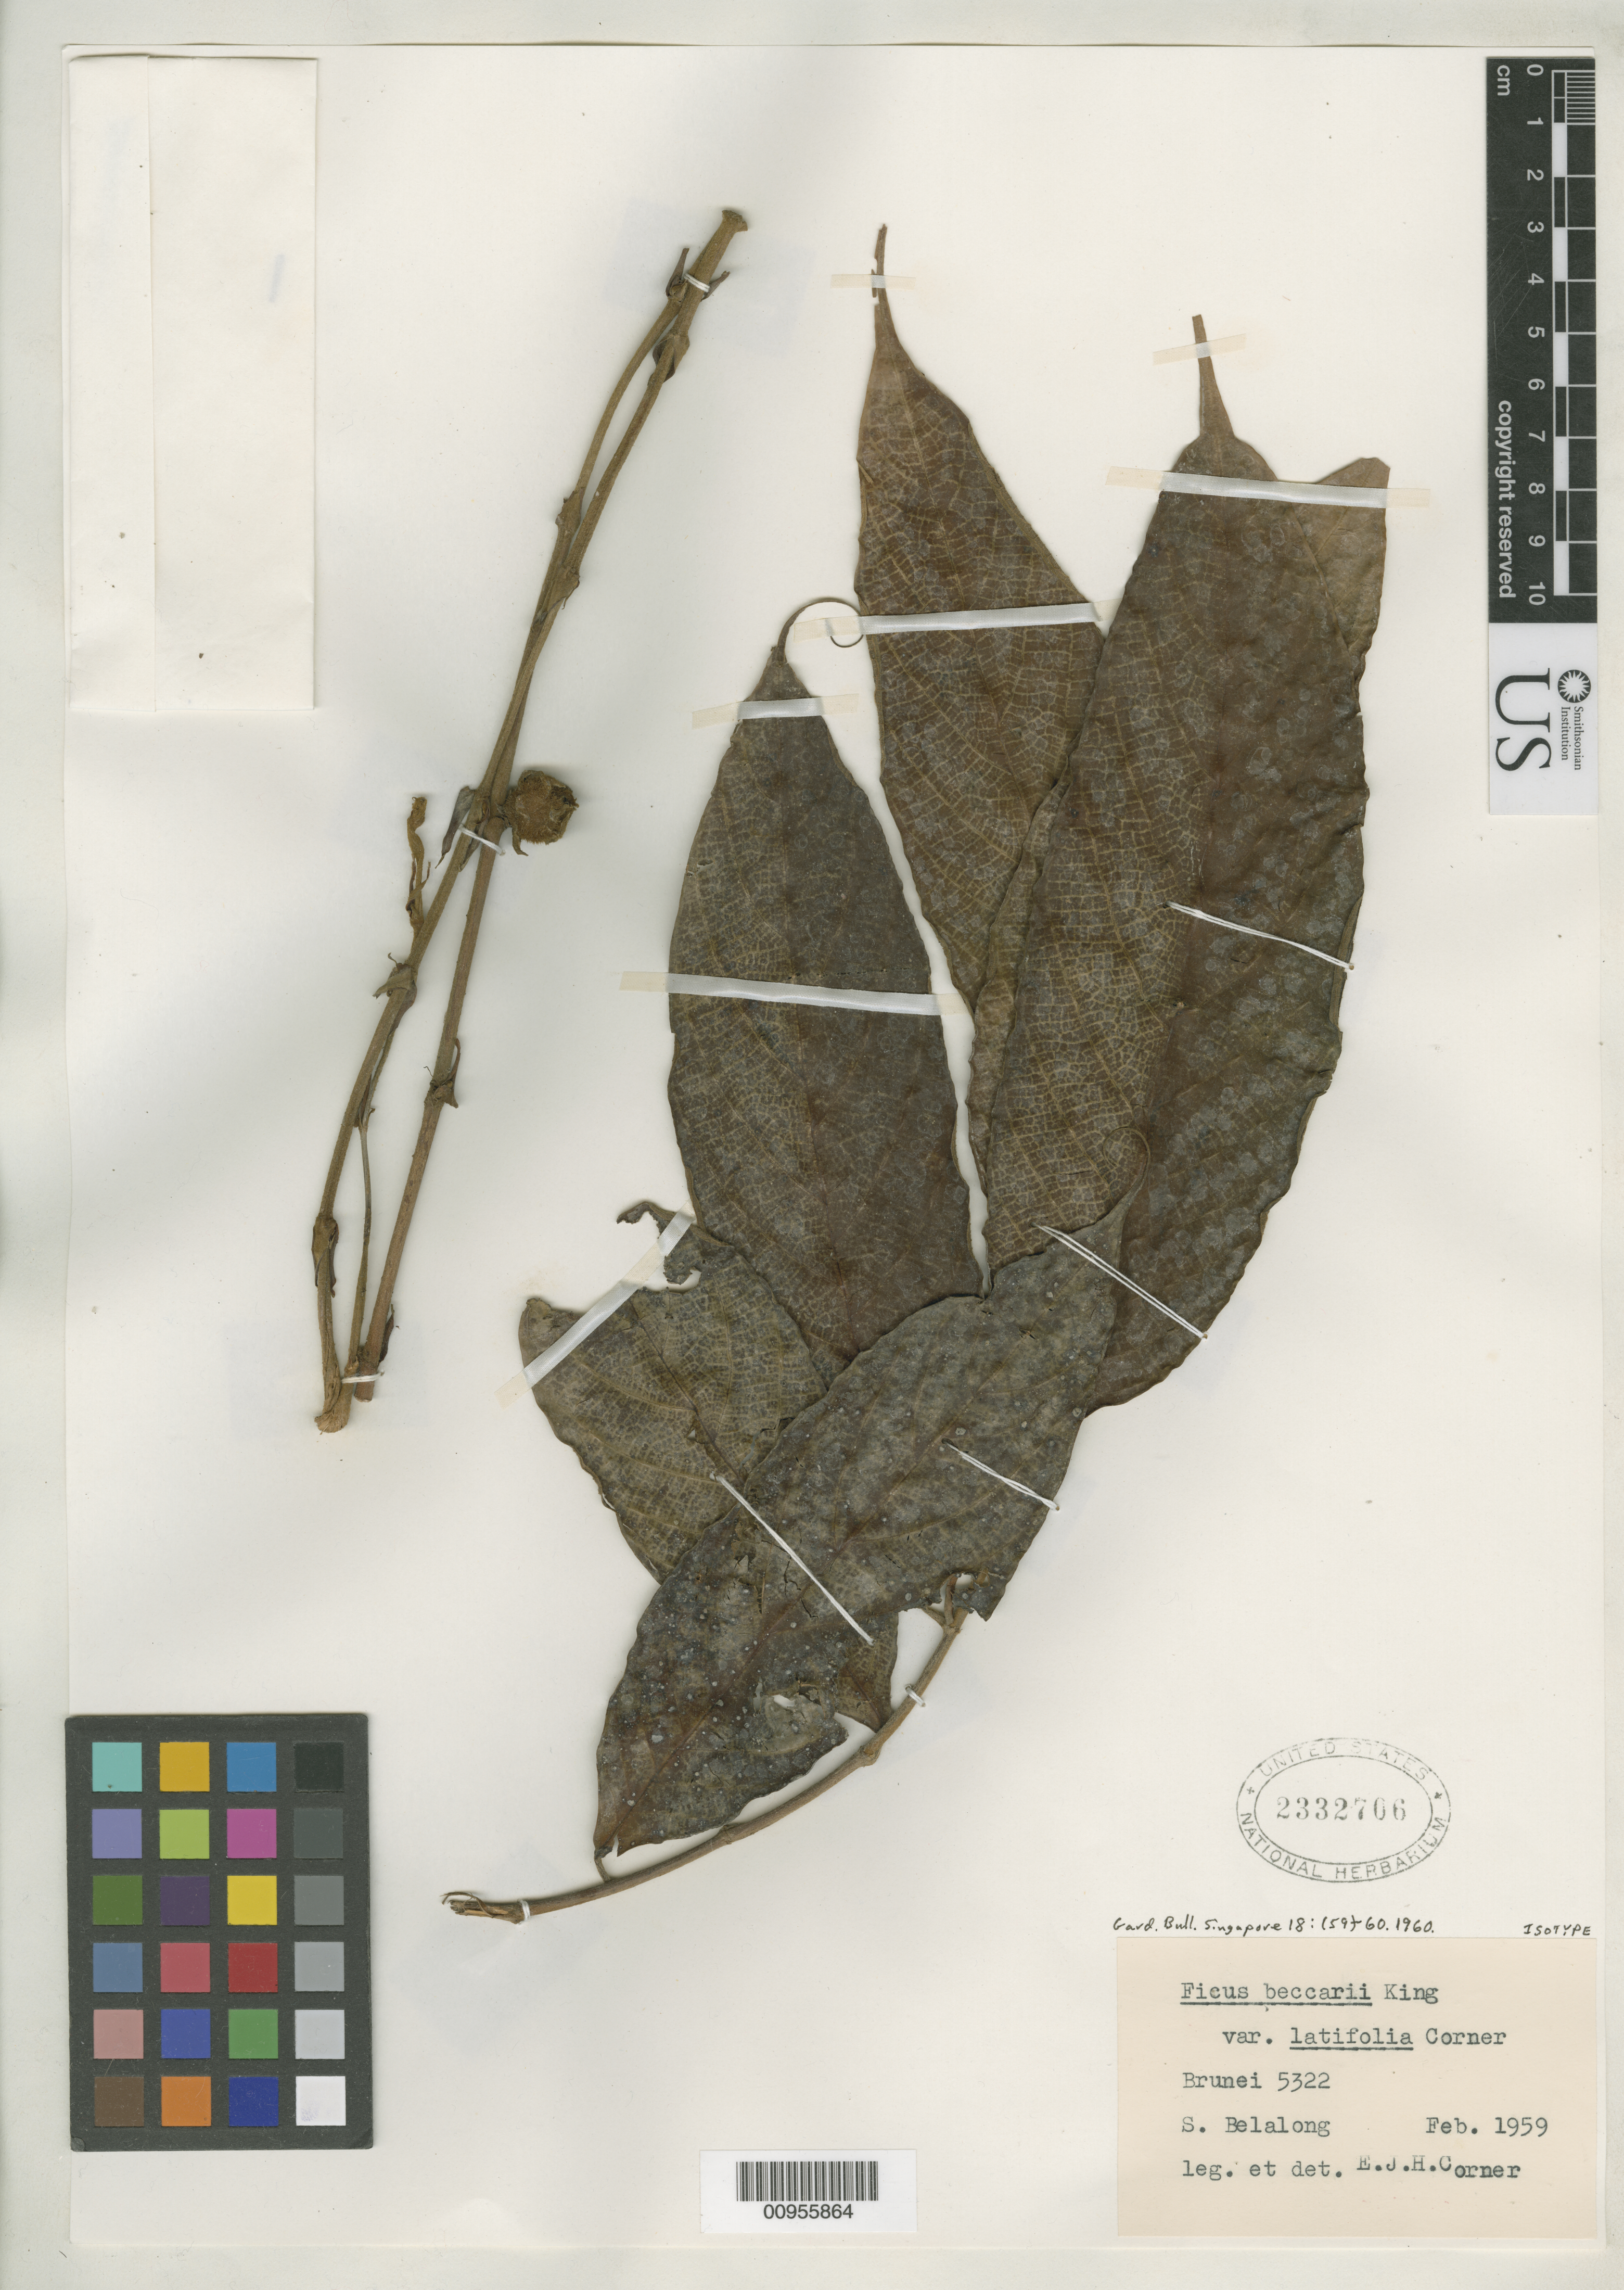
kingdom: Plantae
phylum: Tracheophyta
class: Magnoliopsida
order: Rosales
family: Moraceae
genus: Ficus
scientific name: Ficus beccarii var. latifolia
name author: Corner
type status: Isotype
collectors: E. Corner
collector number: Brunei 5322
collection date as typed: Feb 1959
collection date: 1959-02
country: Brunei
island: Borneo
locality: S. Belalong.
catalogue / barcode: US 2332706